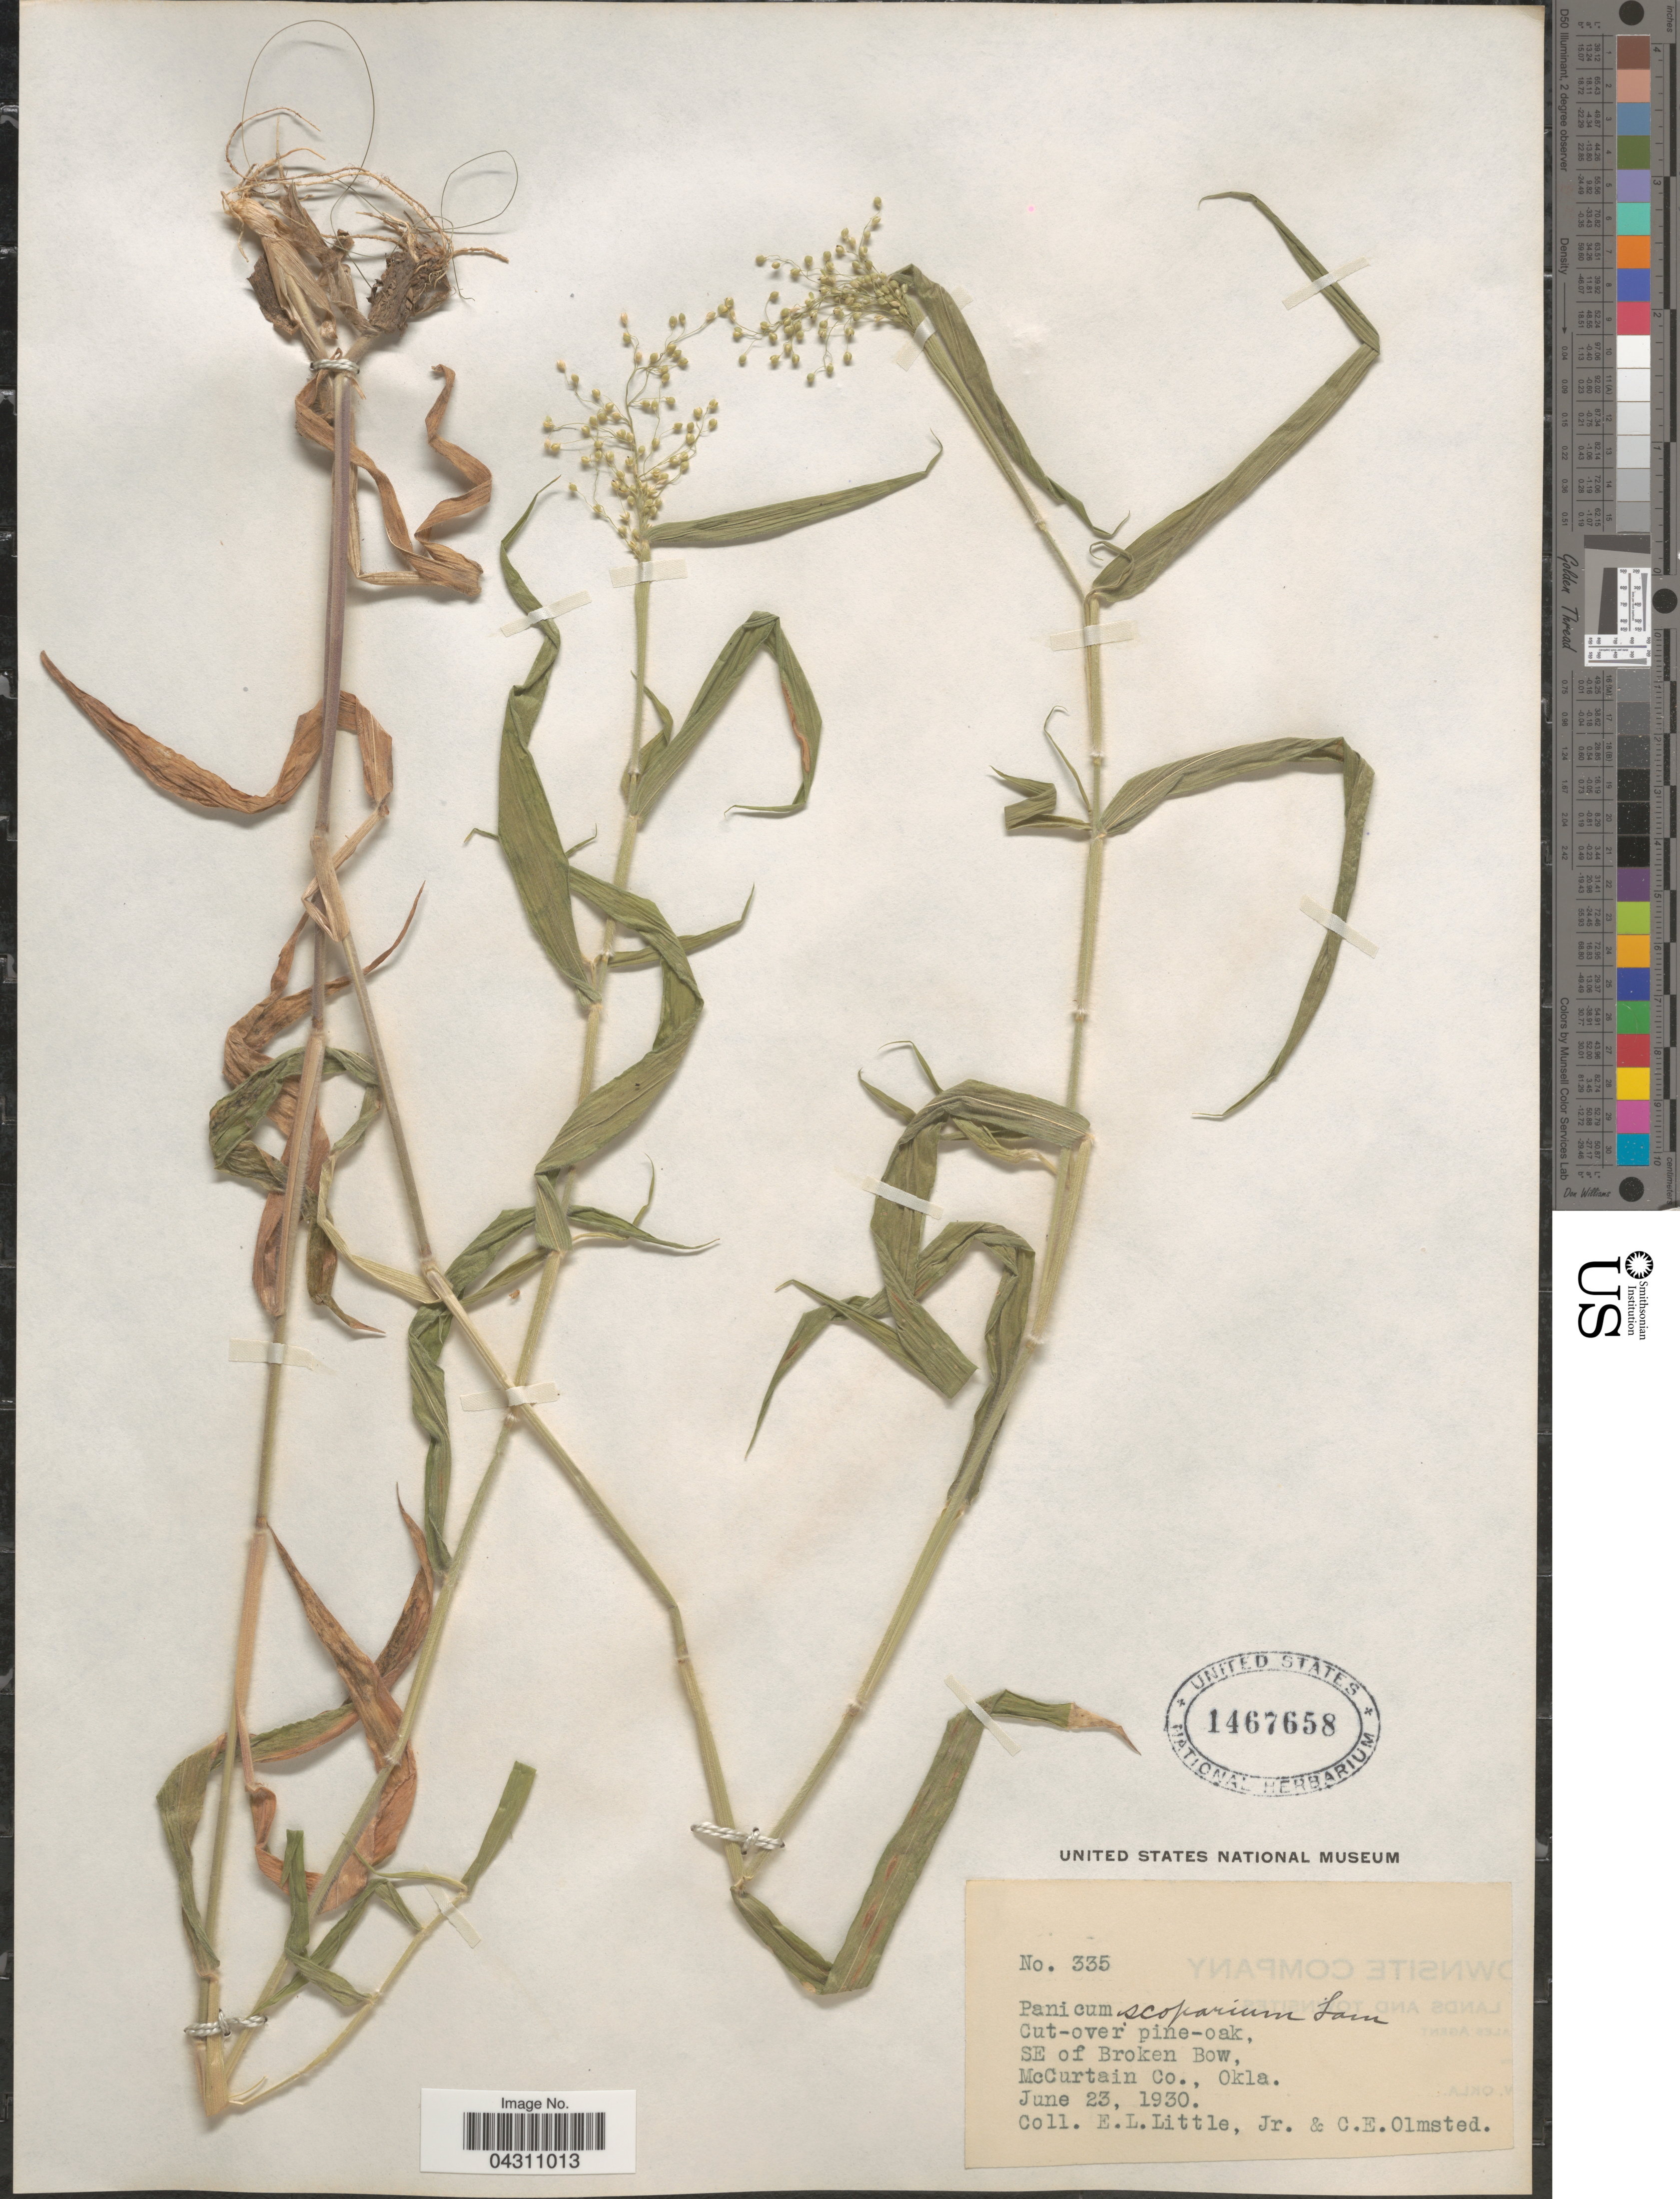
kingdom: Plantae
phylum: Tracheophyta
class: Liliopsida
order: Poales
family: Poaceae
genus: Dichanthelium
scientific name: Dichanthelium scoparium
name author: (Lam.) Gould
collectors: E. L. Little & C. Olmsted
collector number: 335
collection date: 1930-06-23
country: United States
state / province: Oklahoma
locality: Cut-over pine-oak, SE of Broken Bow, McCurtain Co.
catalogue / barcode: US 1467658